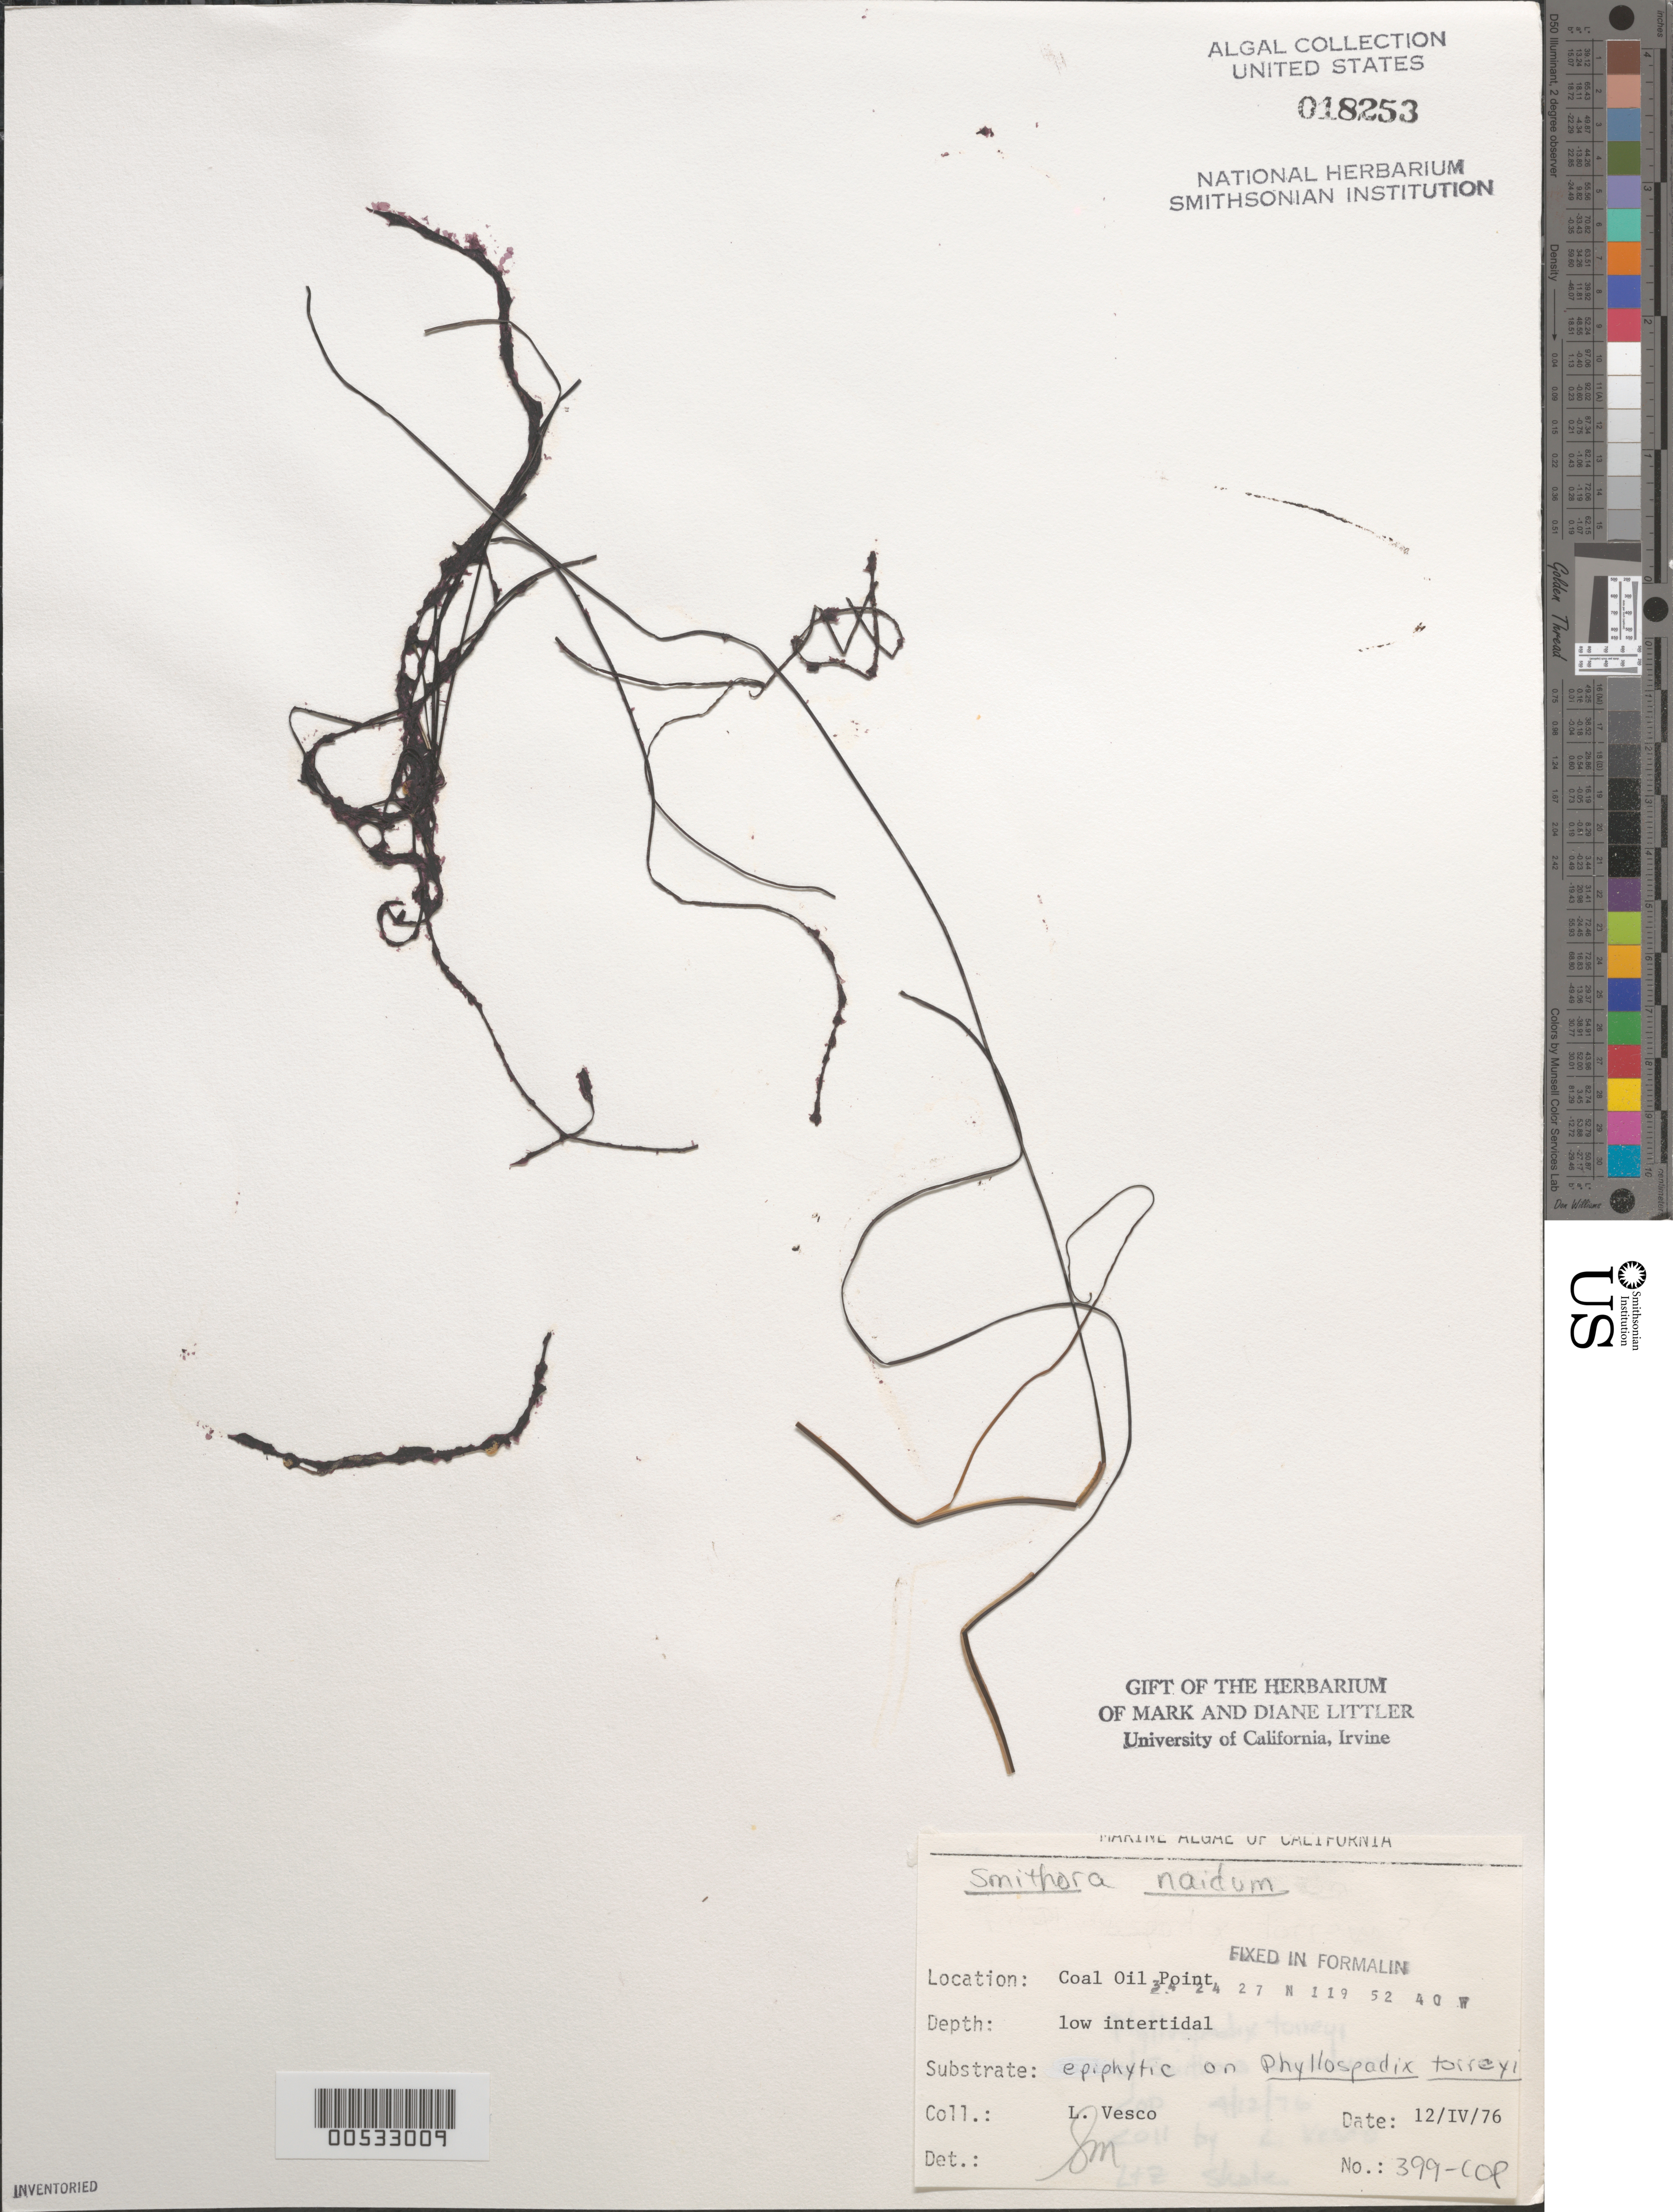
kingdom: Plantae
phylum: Rhodophyta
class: Compsopogonophyceae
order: Erythropeltidales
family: Erythrotrichiaceae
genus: Smithora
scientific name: Smithora naiadum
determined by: Murray, S. N.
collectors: L. Vesco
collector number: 399-COP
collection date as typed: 12 Apr 1976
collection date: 1976-04-12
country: United States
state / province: California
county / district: Santa Barbara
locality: Coal Oil Point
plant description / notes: BLM-SOCALBIGHT Rocky Intertidal Survey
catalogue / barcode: US 18253